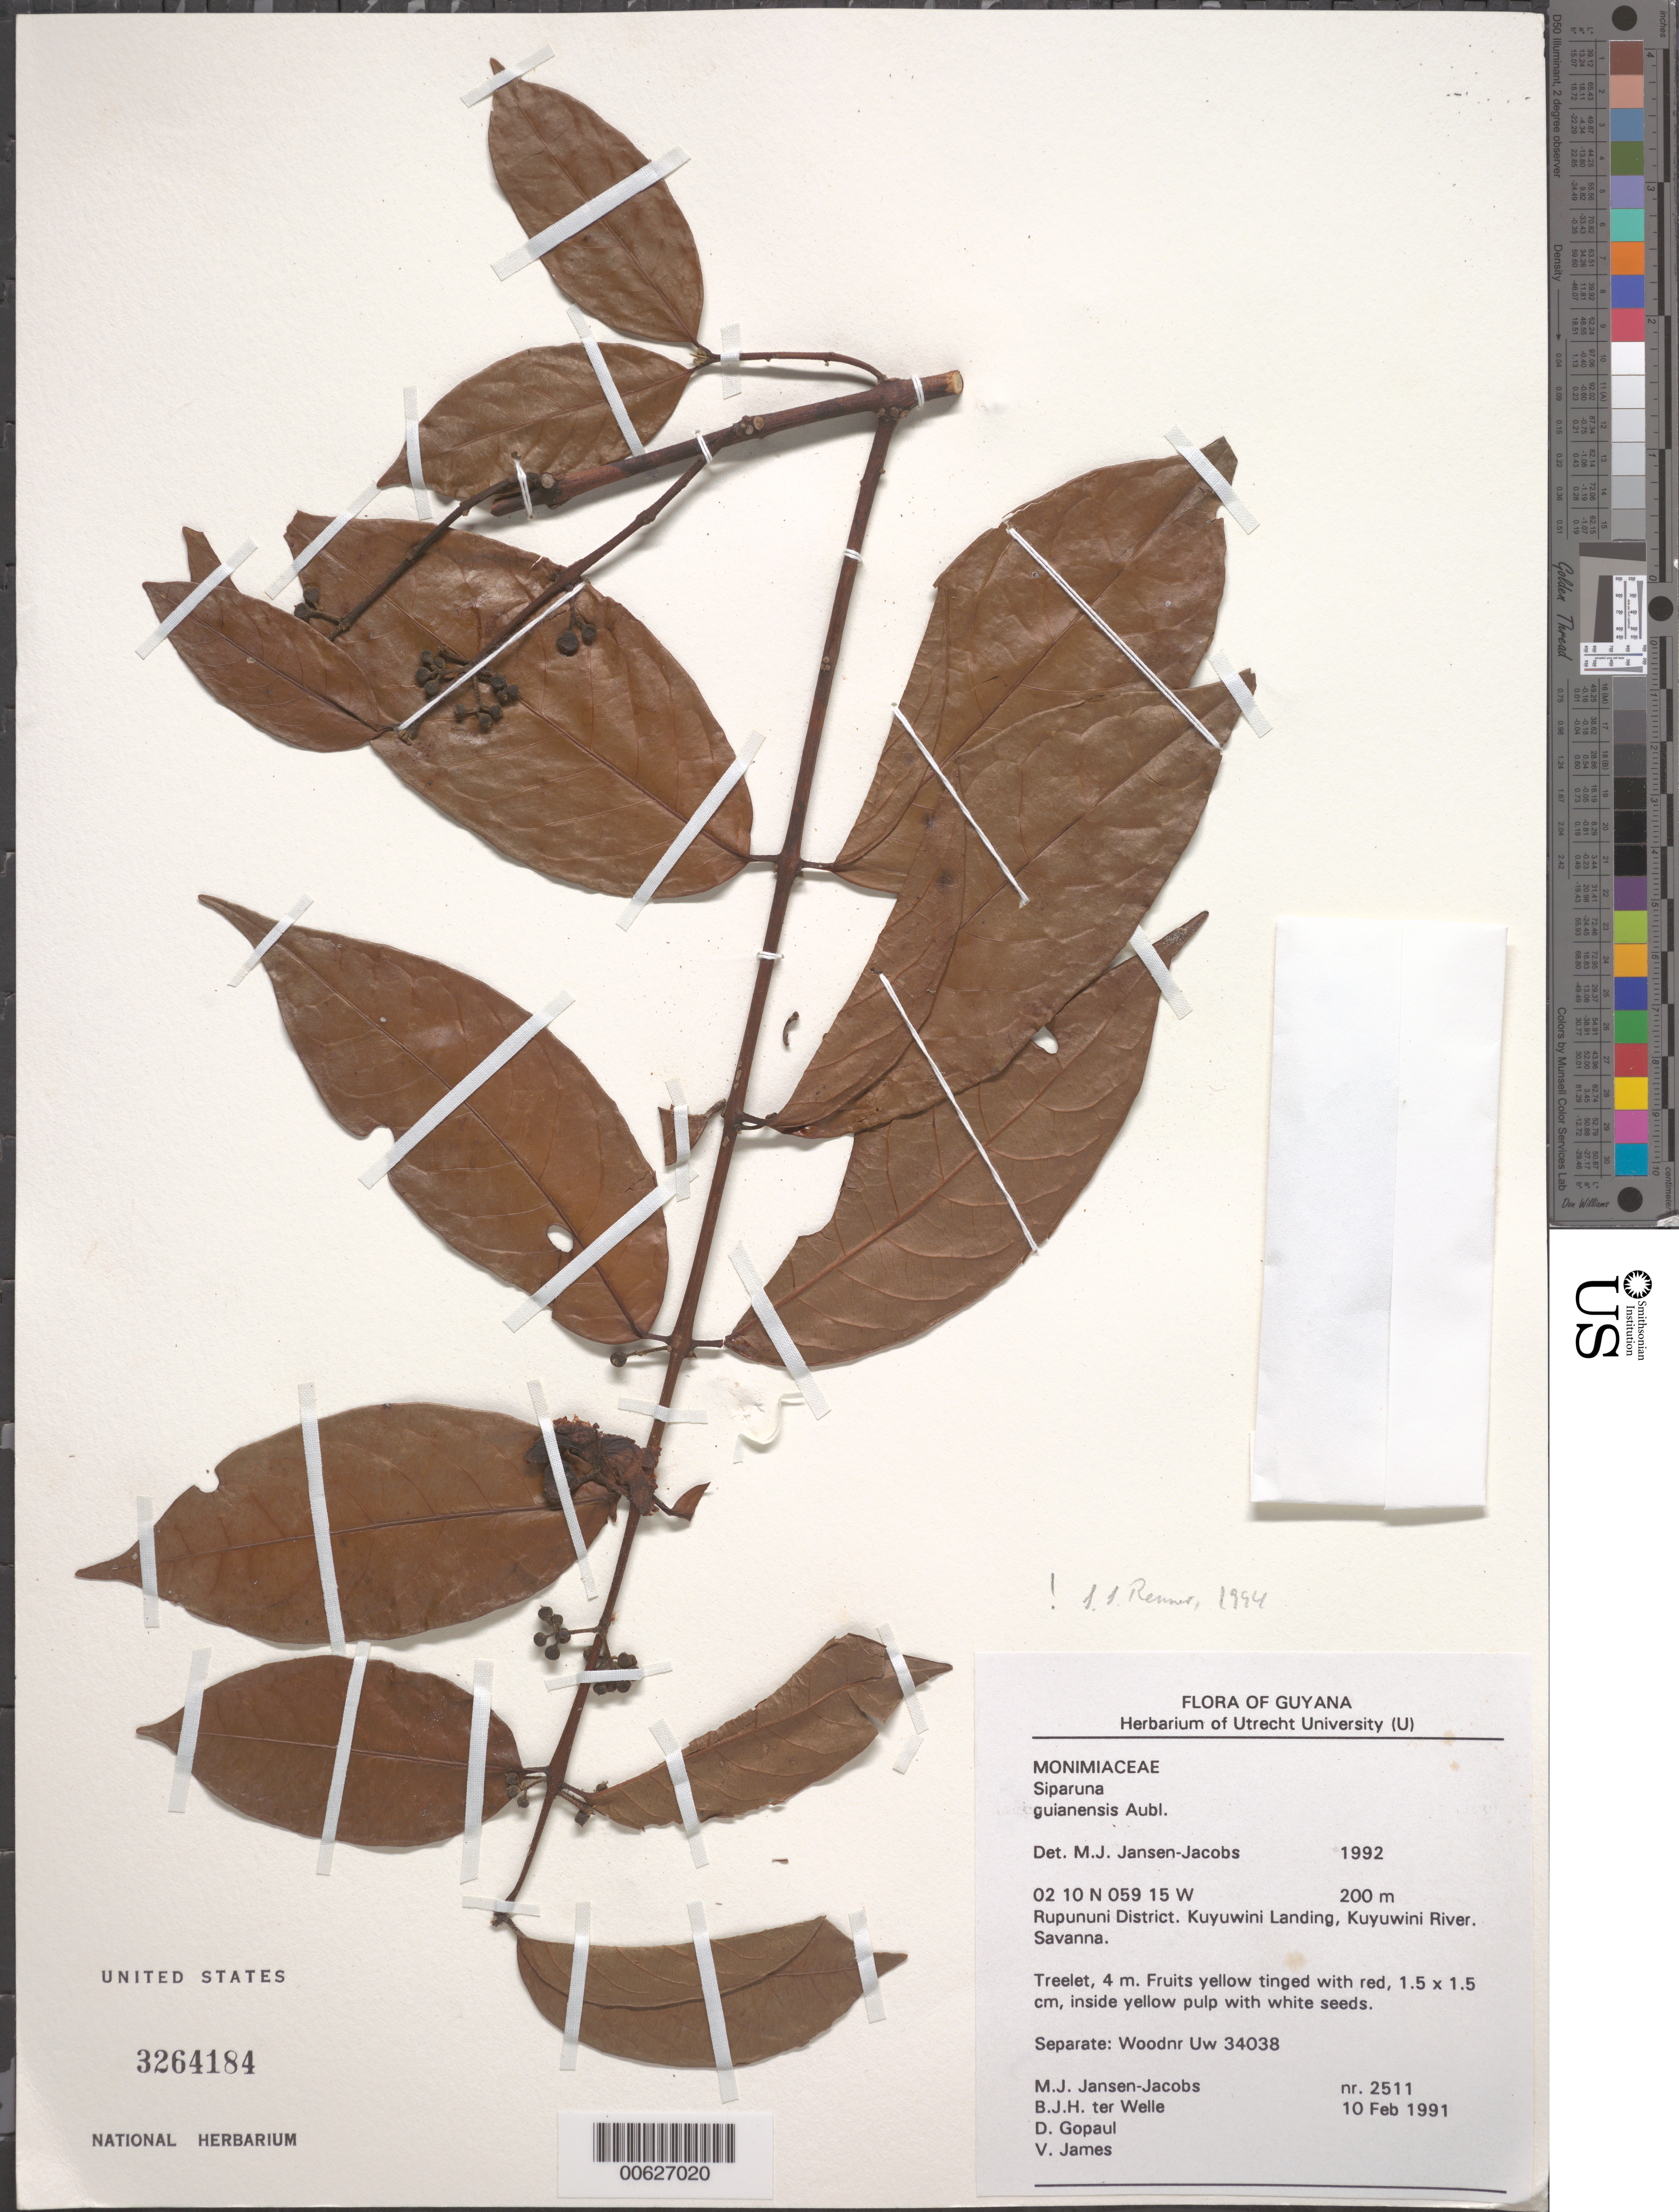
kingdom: Plantae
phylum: Tracheophyta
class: Magnoliopsida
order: Laurales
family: Siparunaceae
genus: Siparuna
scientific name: Siparuna guianensis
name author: Aubl.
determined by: Jansen-Jacobs, M. J., (U), Nationaal Herbarium Nederland, Utrecht University branch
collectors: M. J. Jansen-Jacobs, B. Welle, D. Gopaul & V. James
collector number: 2511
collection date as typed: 10-Feb-91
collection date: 1991-02-10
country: Guyana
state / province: U. Takutu-U. Essequibo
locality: Kuyuwini Landing, Kuyuwini River, Rupununi District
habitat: Savanna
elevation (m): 200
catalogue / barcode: US 3264184